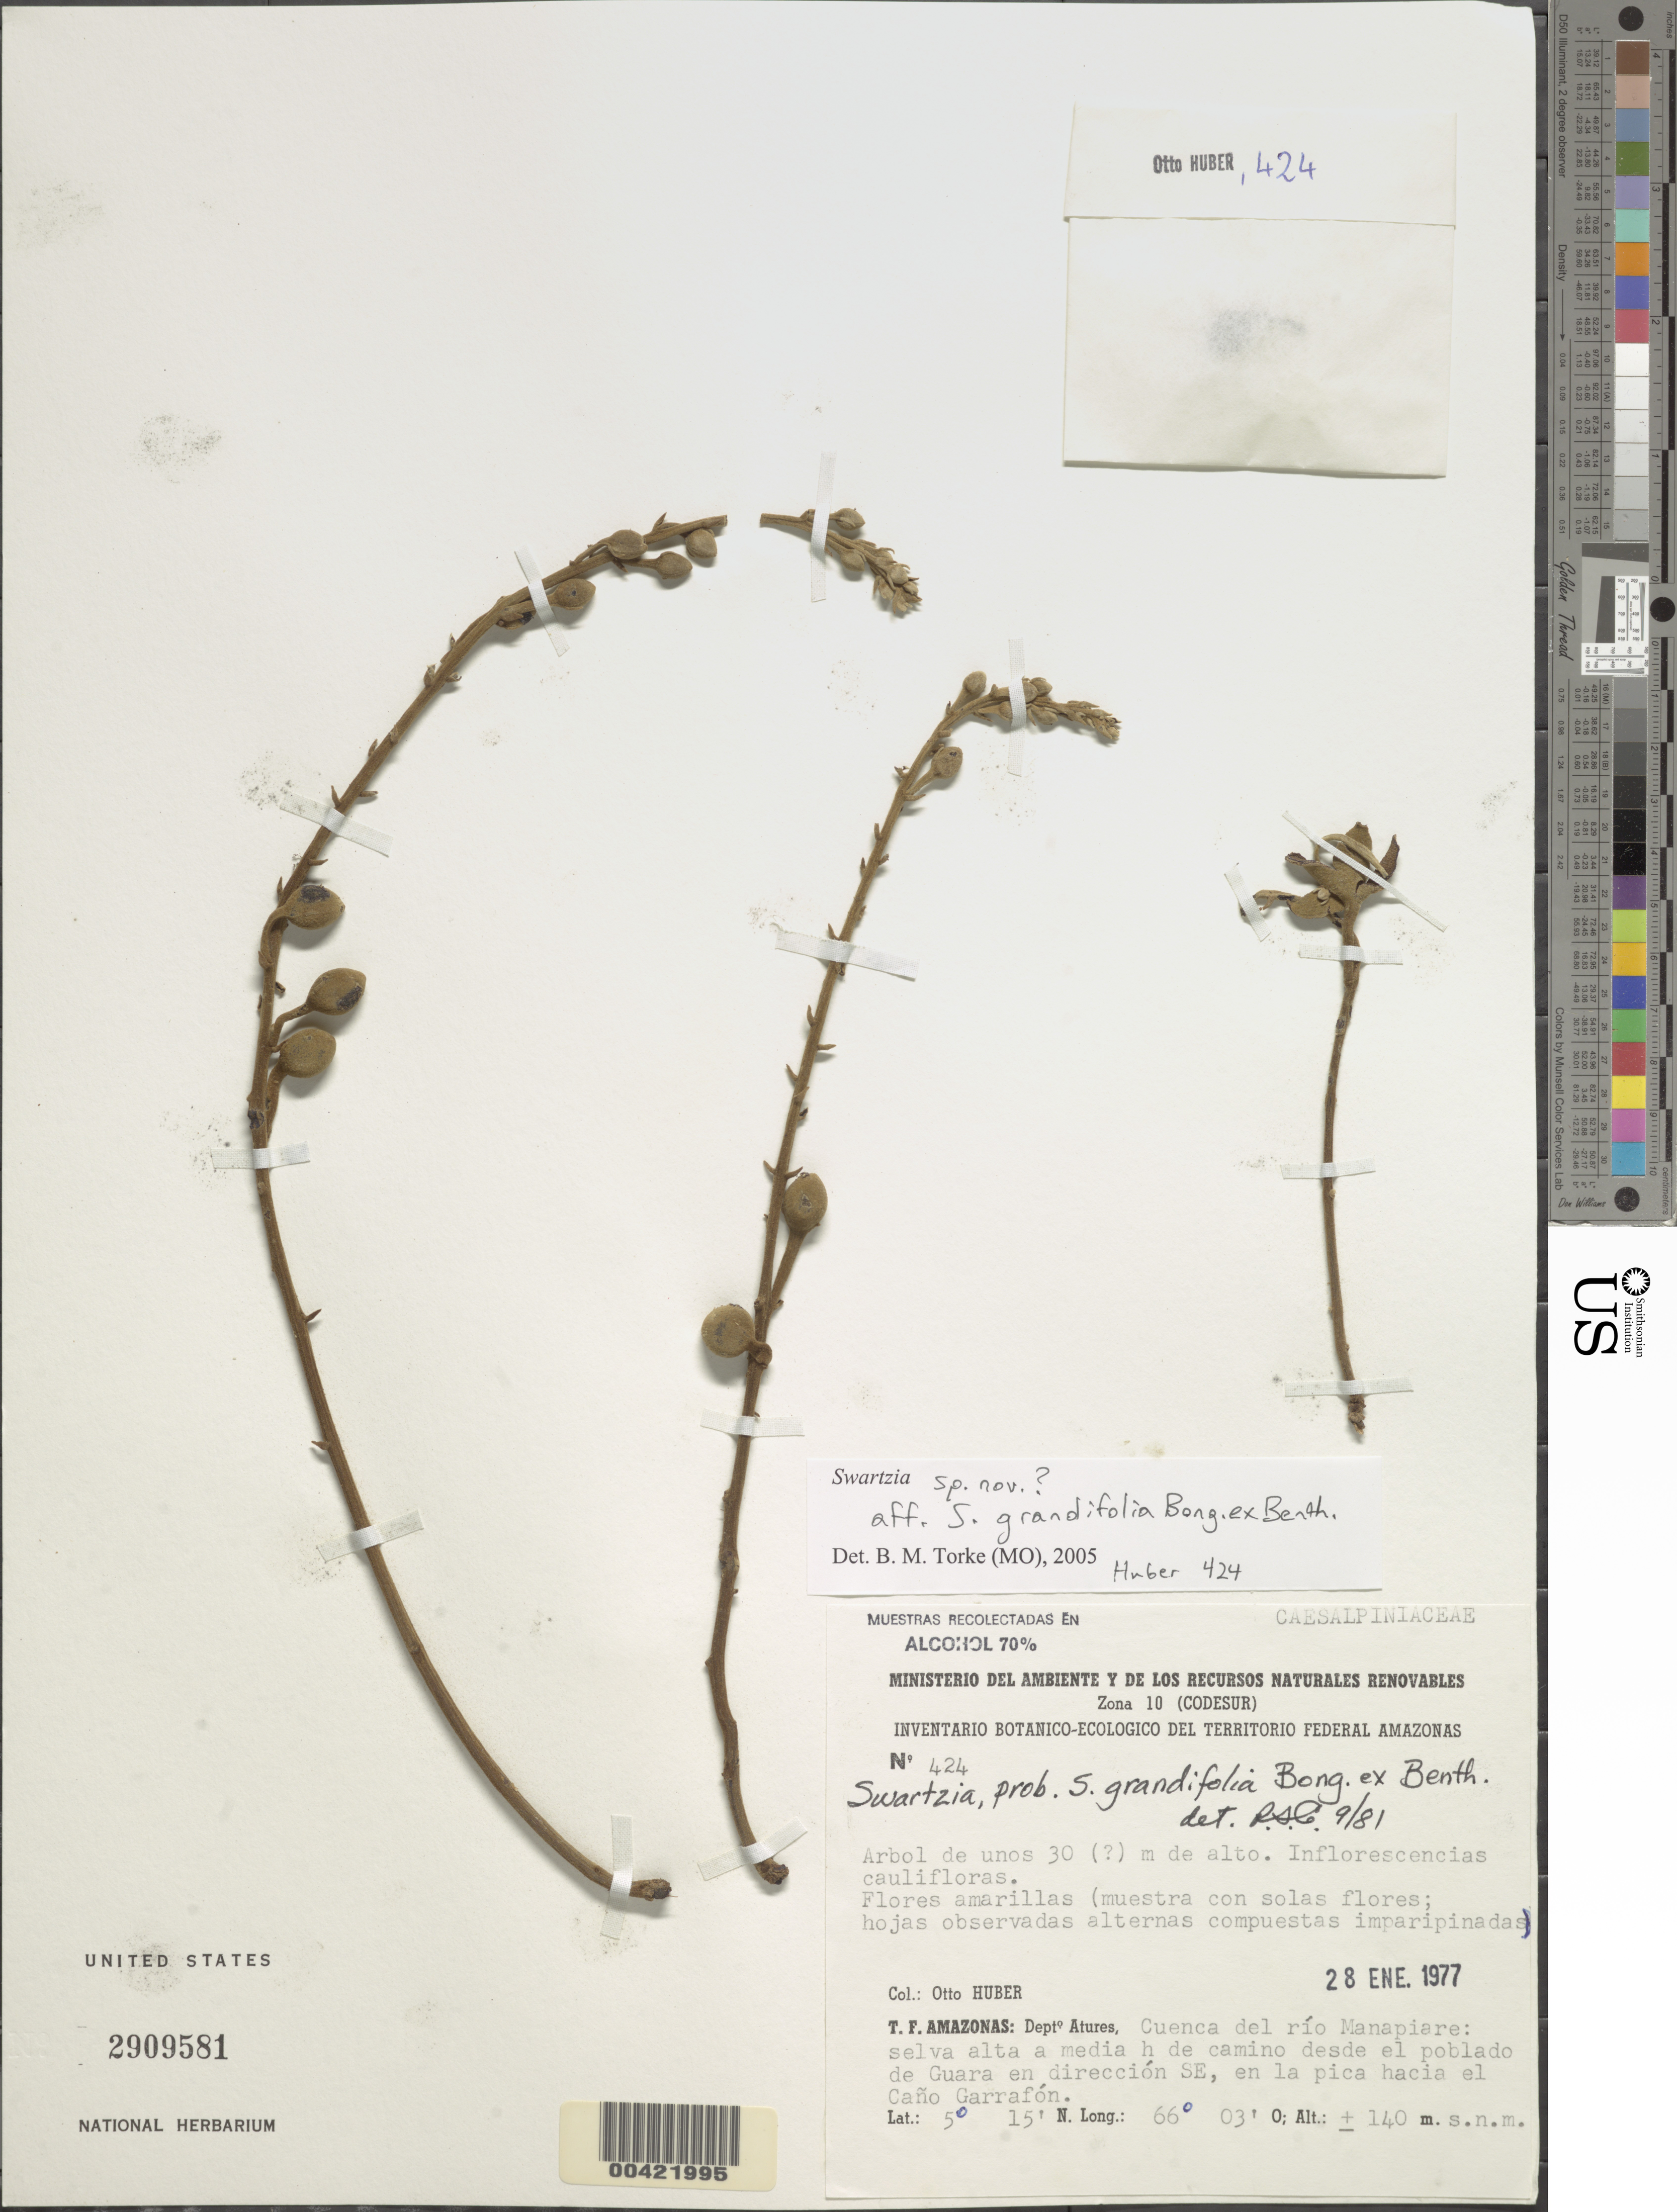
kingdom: Plantae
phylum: Tracheophyta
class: Magnoliopsida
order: Fabales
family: Fabaceae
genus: Swartzia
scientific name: Swartzia sp. nov. aff. grandifolia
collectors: O. Huber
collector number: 424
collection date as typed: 28 Jan 1977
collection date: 1977-01-28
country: Venezuela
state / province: Amazonas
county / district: Atures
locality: Rio Manapiare, Cuenca del; Cano Garrafon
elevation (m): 140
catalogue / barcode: US 2909581